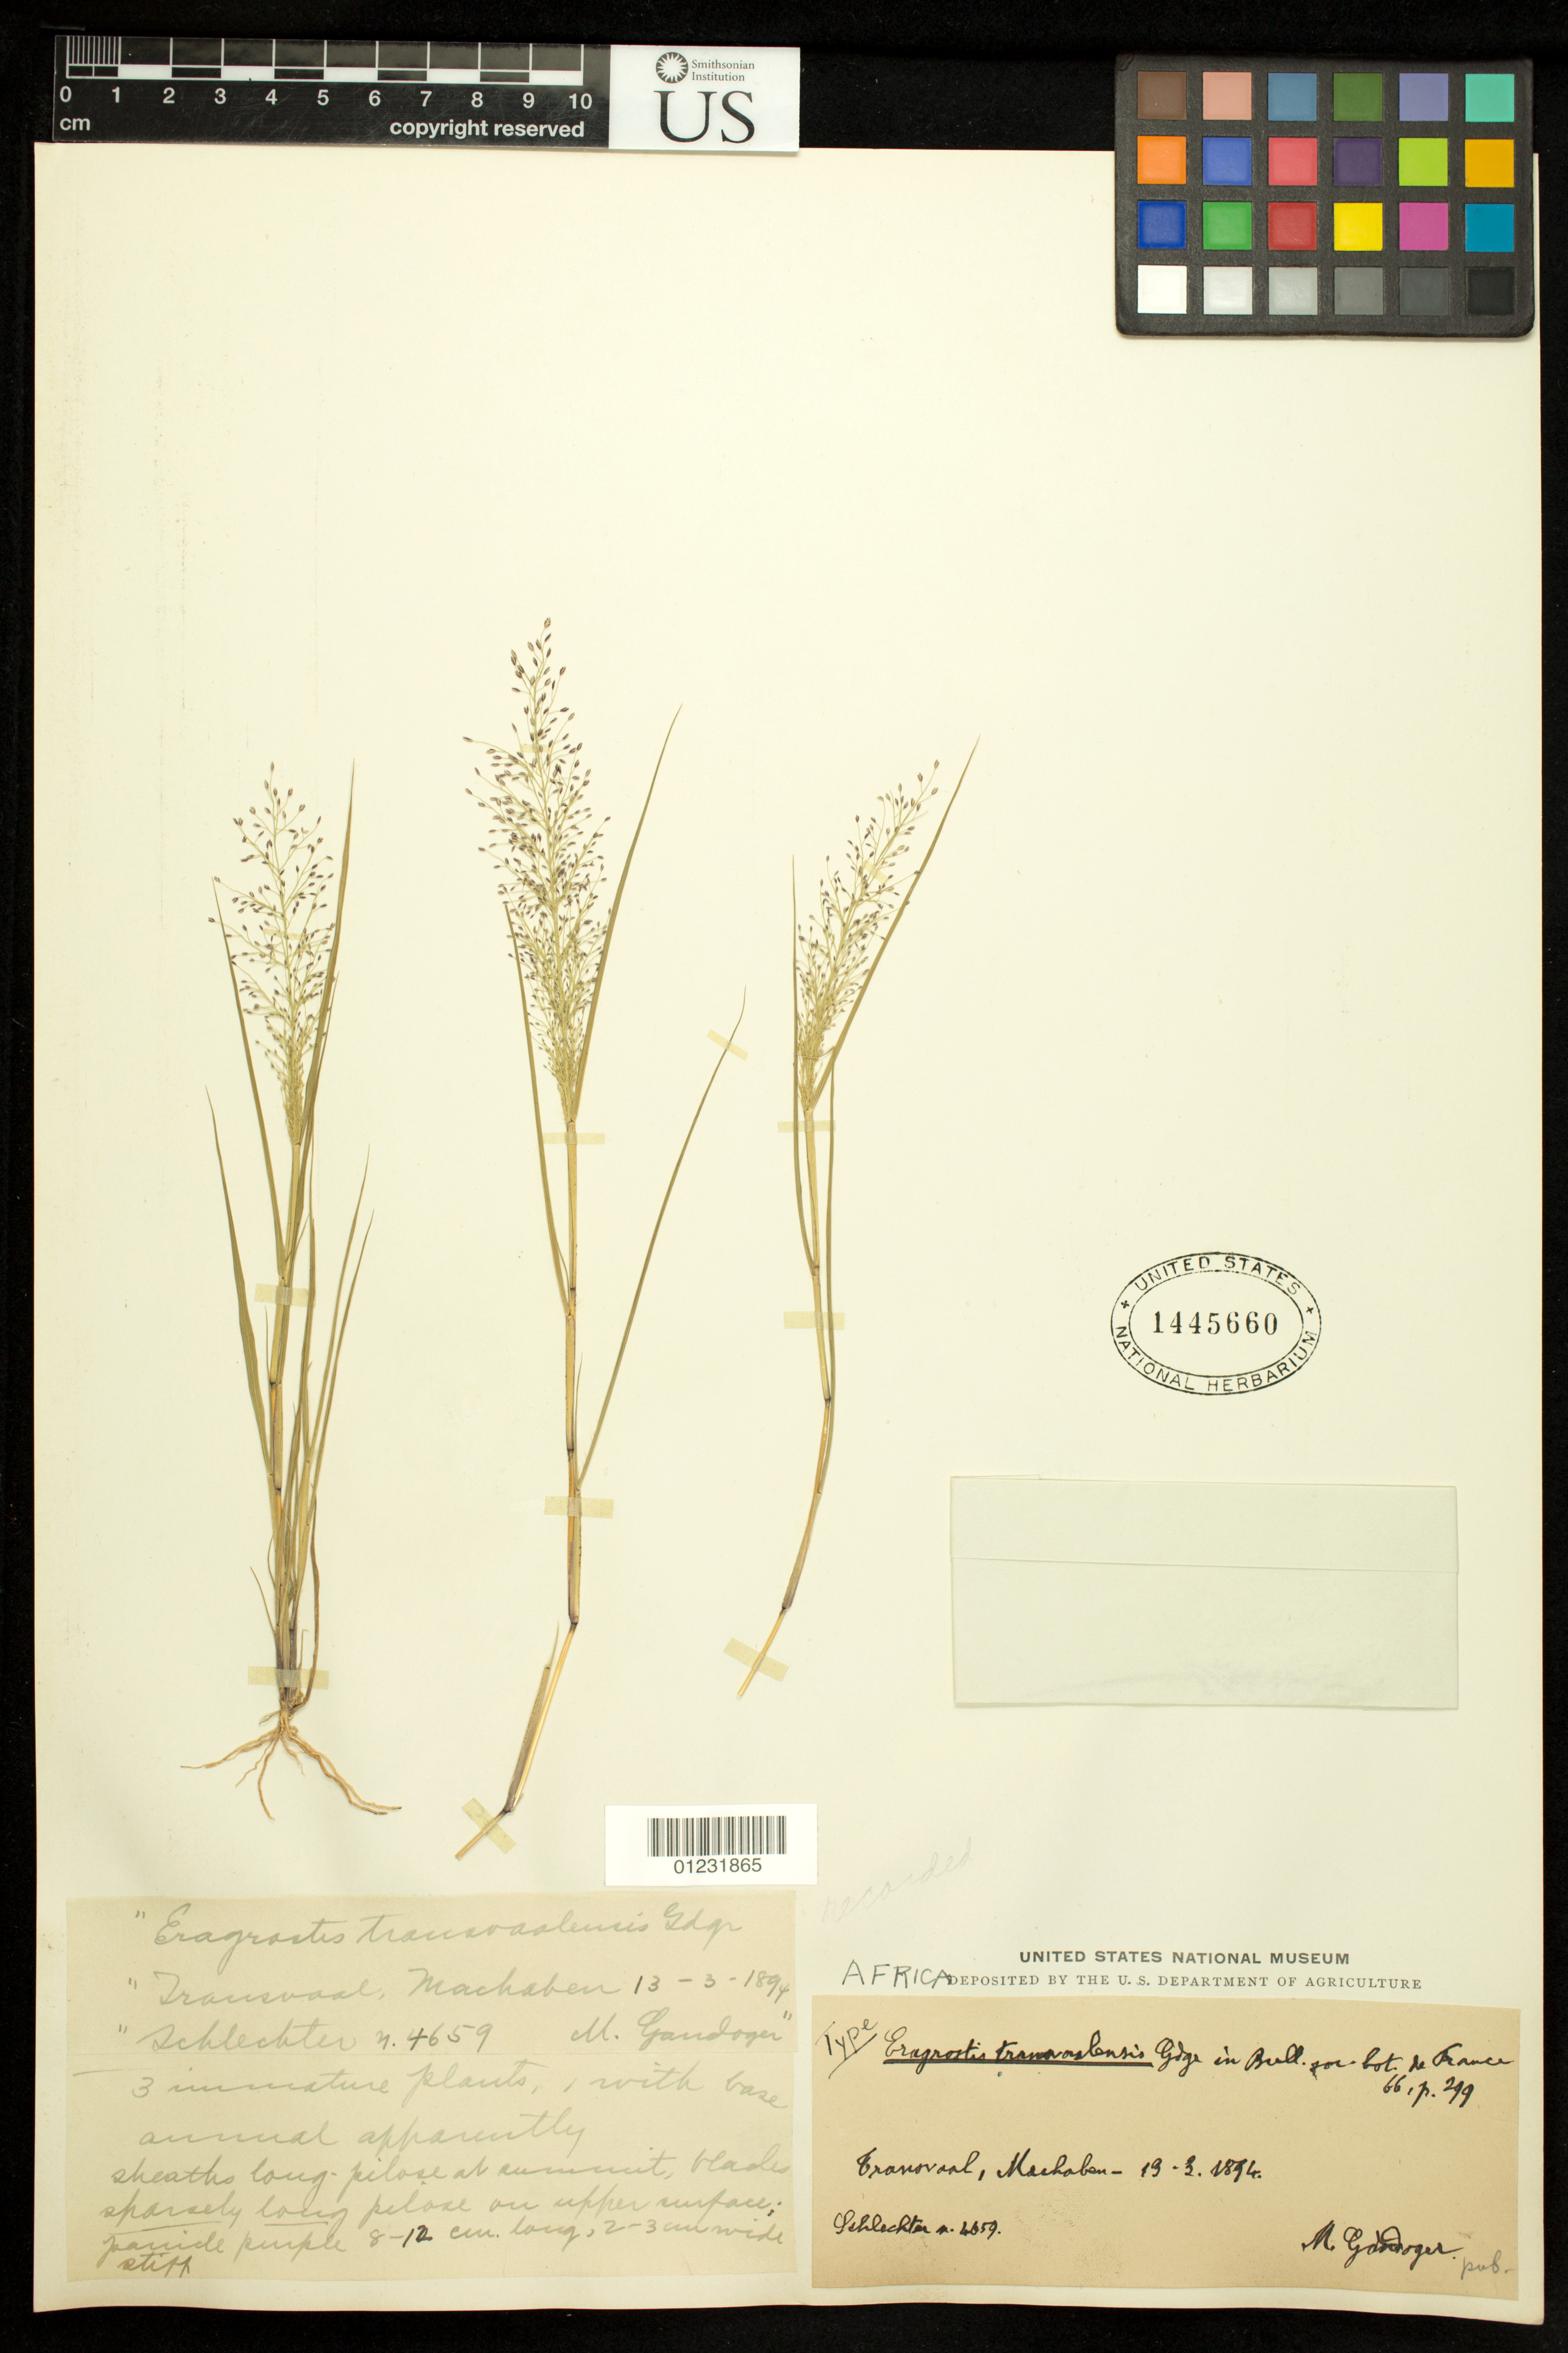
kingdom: Plantae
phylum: Tracheophyta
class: Liliopsida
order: Poales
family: Poaceae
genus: Eragrostis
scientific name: Eragrostis transvaalensis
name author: Gand.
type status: Type Collection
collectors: Schlechter, --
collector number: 4659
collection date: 1894-03-13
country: South Africa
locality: Machaben. Transvaal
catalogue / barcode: US 1445660